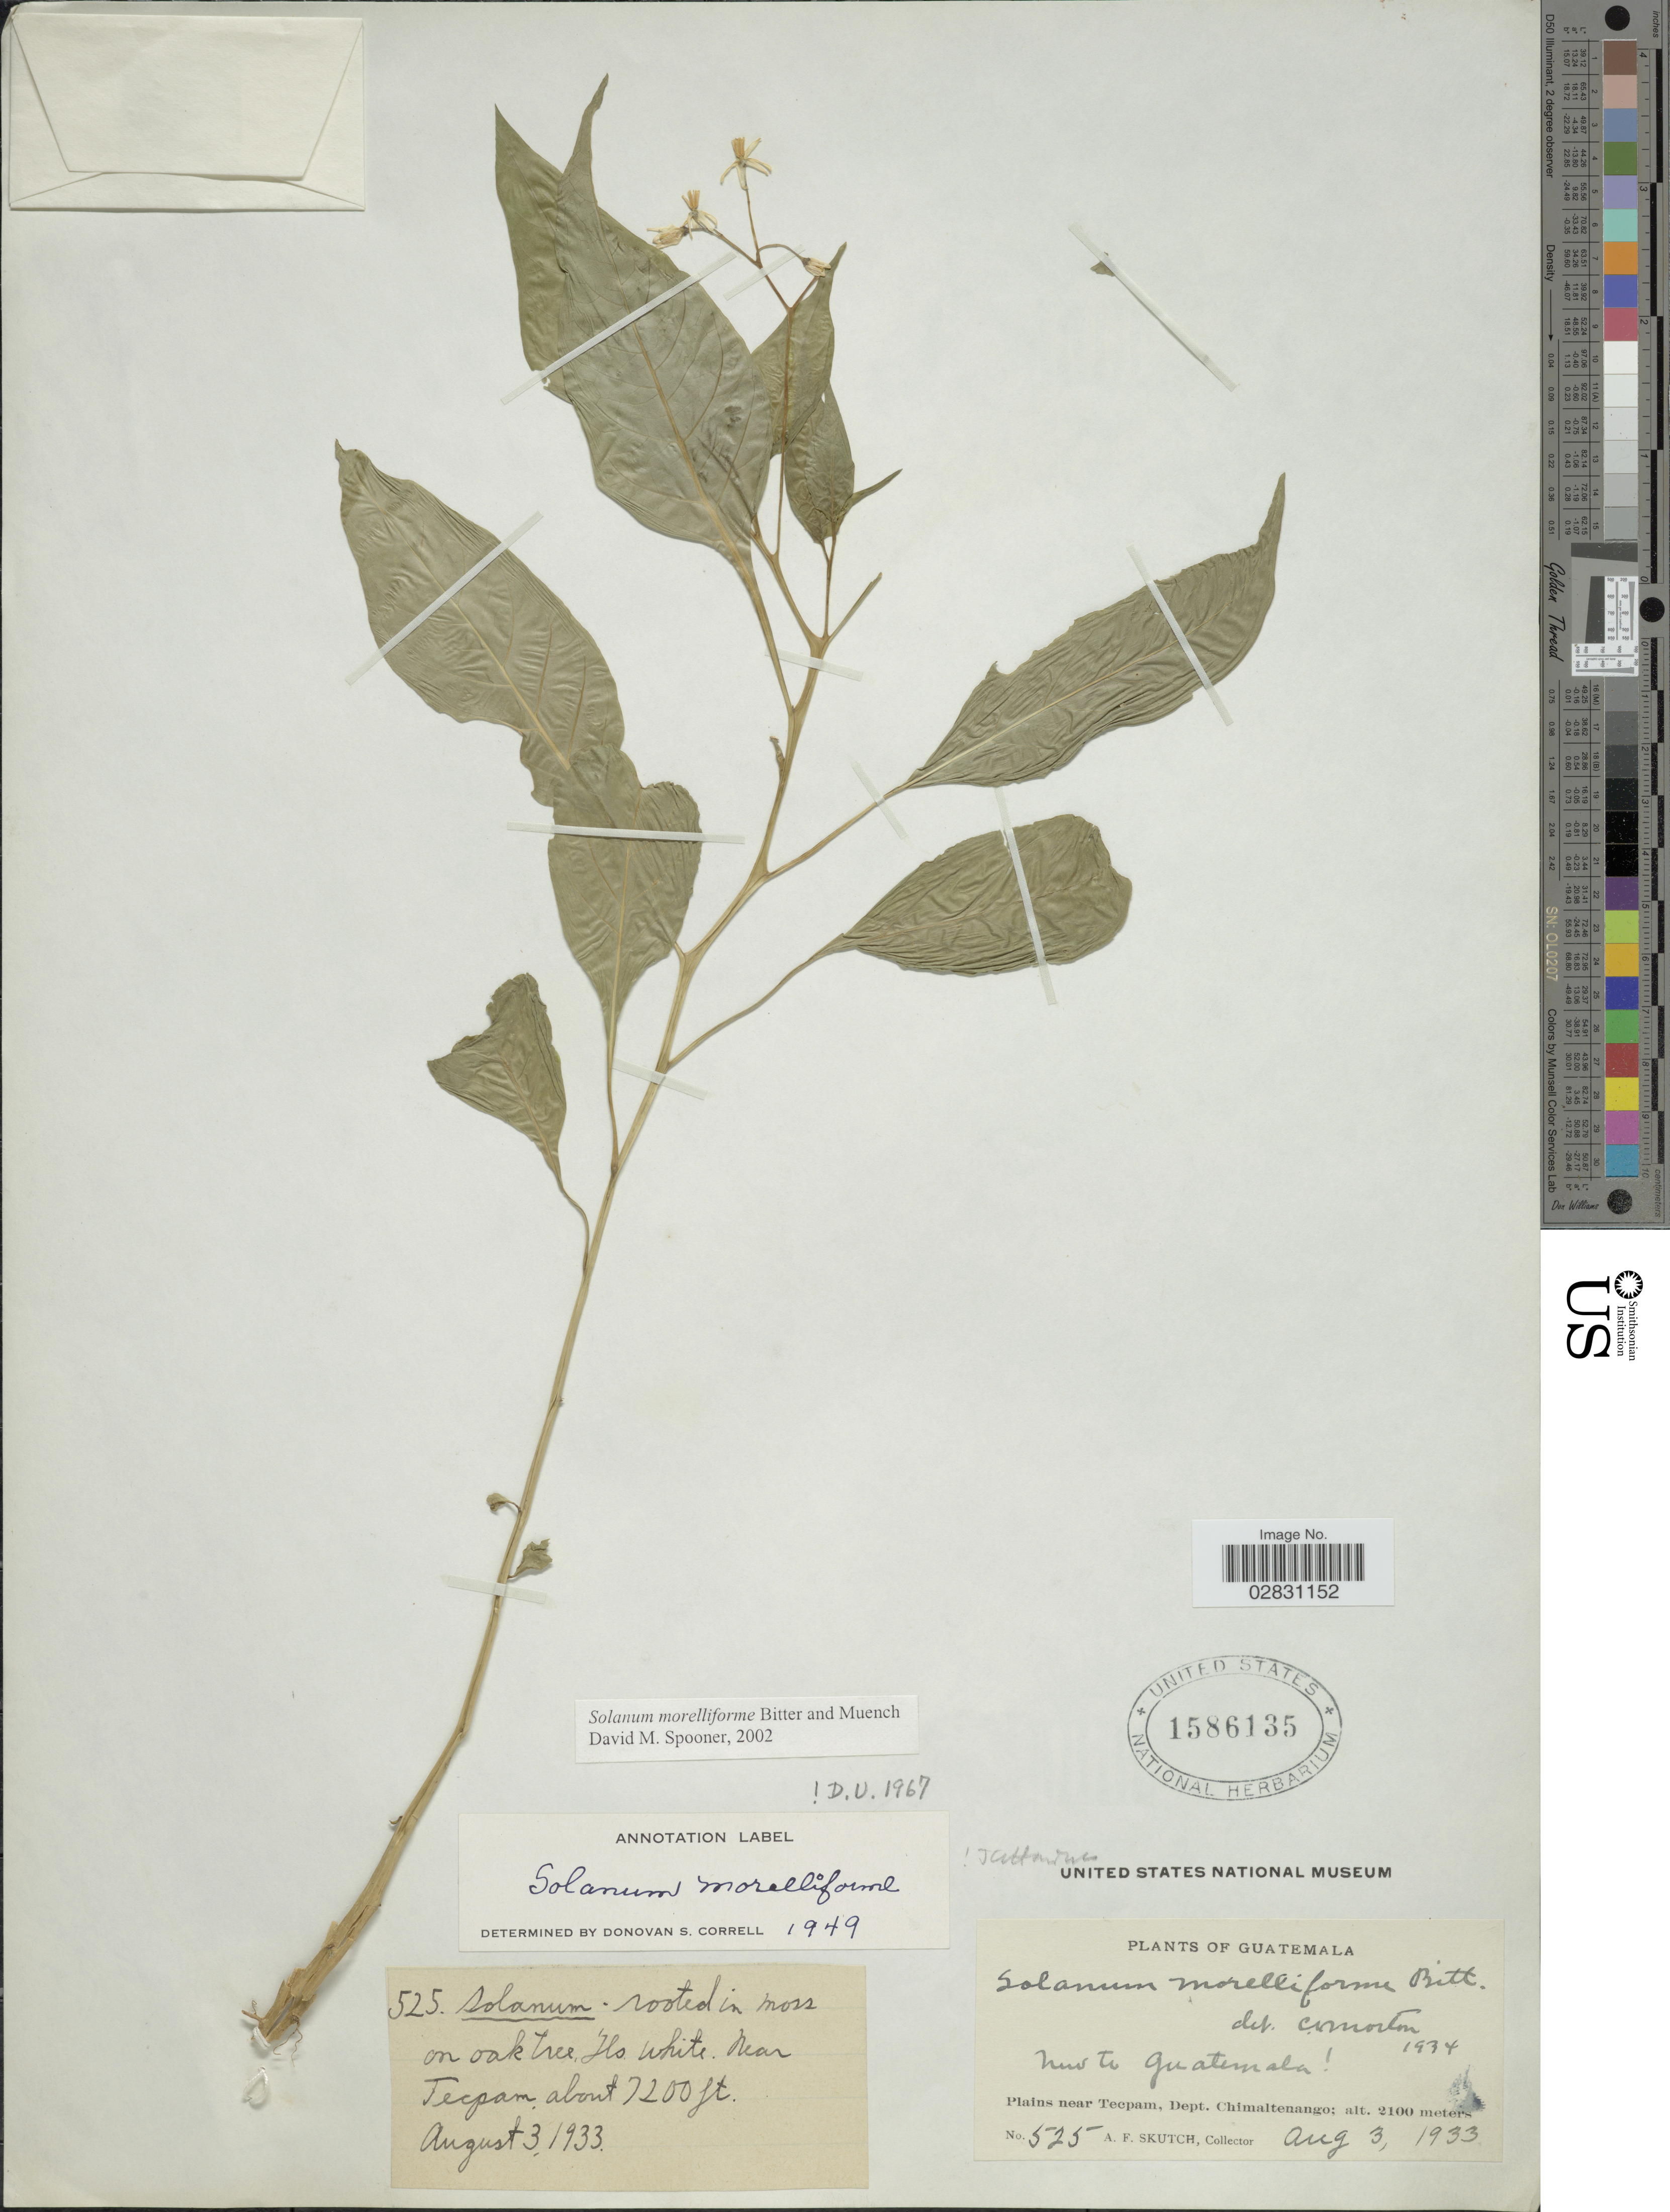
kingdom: Plantae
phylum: Tracheophyta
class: Magnoliopsida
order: Solanales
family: Solanaceae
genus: Solanum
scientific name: Solanum morelliforme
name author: Bitter & Munch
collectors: A. F. Skutch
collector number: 525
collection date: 1933-08-03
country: Guatemala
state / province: Chimaltenango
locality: Plains near Tecpam, Dept. Chimaltenango.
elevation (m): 2100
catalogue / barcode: US 1586135